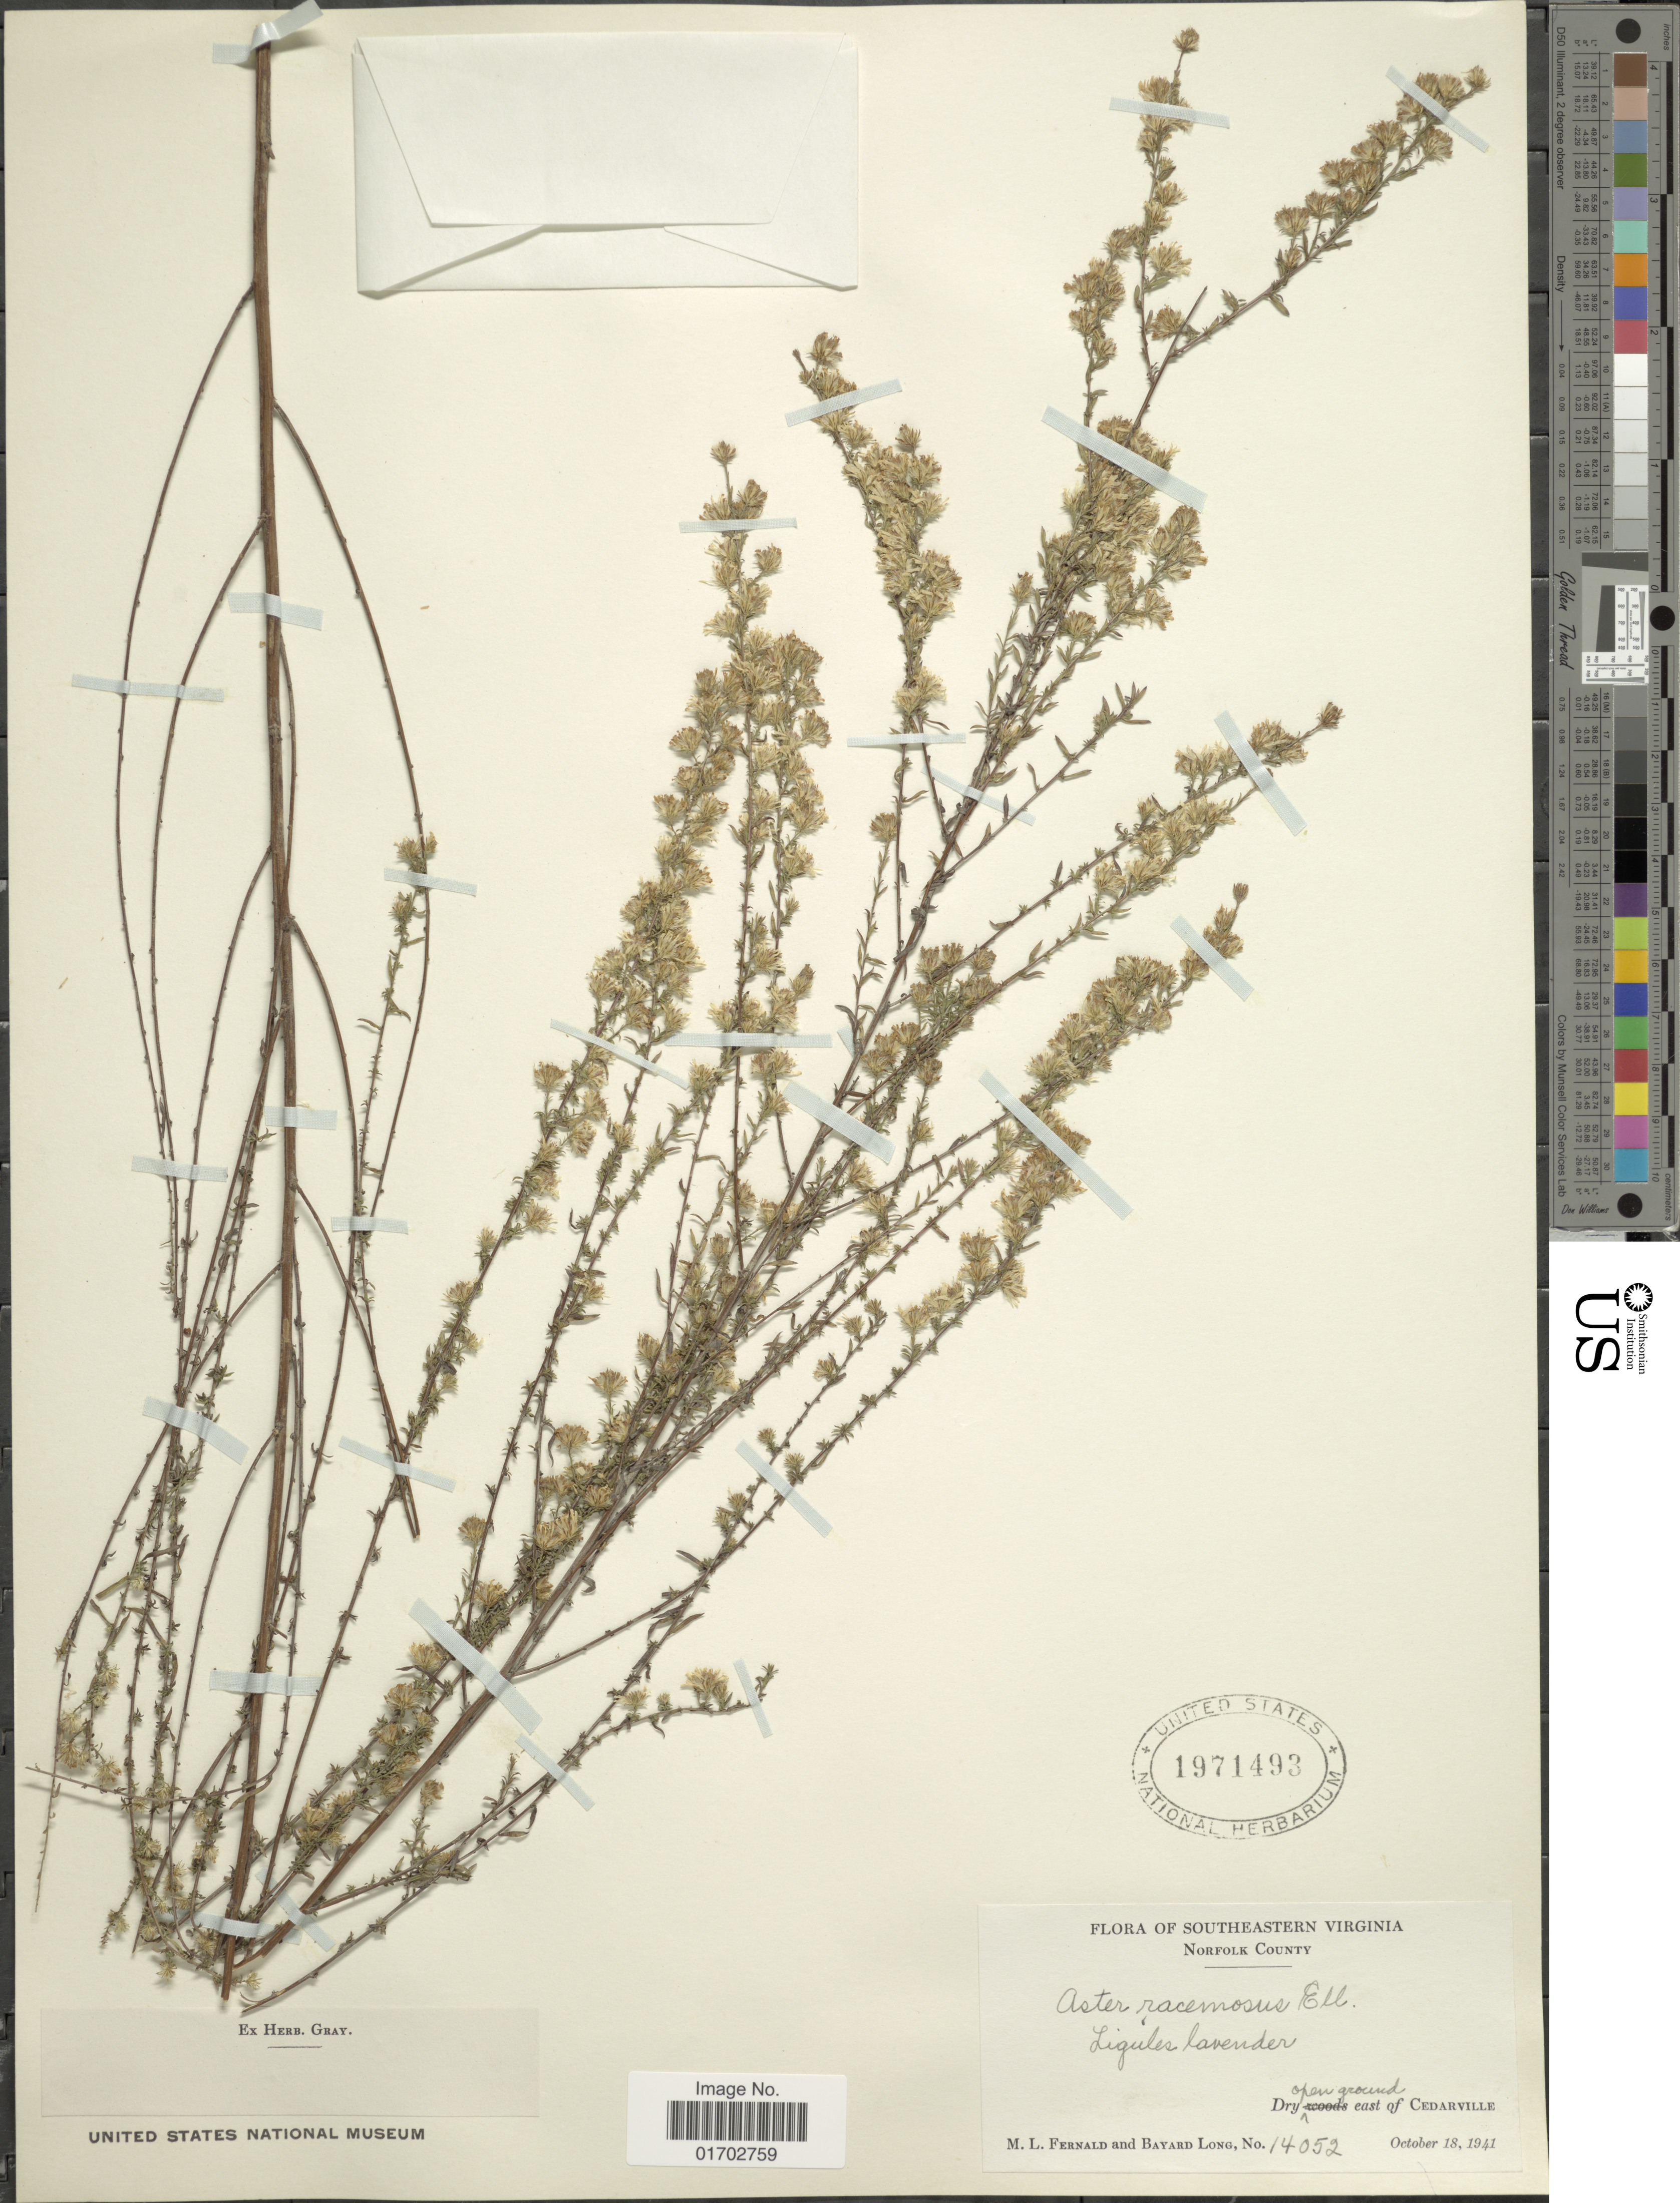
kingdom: Plantae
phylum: Tracheophyta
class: Magnoliopsida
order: Asterales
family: Asteraceae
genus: Symphyotrichum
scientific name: Symphyotrichum racemosum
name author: (Elliott) G.L. Nesom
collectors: M. L. Fernald & B. Long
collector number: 14052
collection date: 1941-10-18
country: United States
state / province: Virginia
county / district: City of Norfolk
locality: Southeastern Virginia, Norfok County, east of Cedarville.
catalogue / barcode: US 1971493